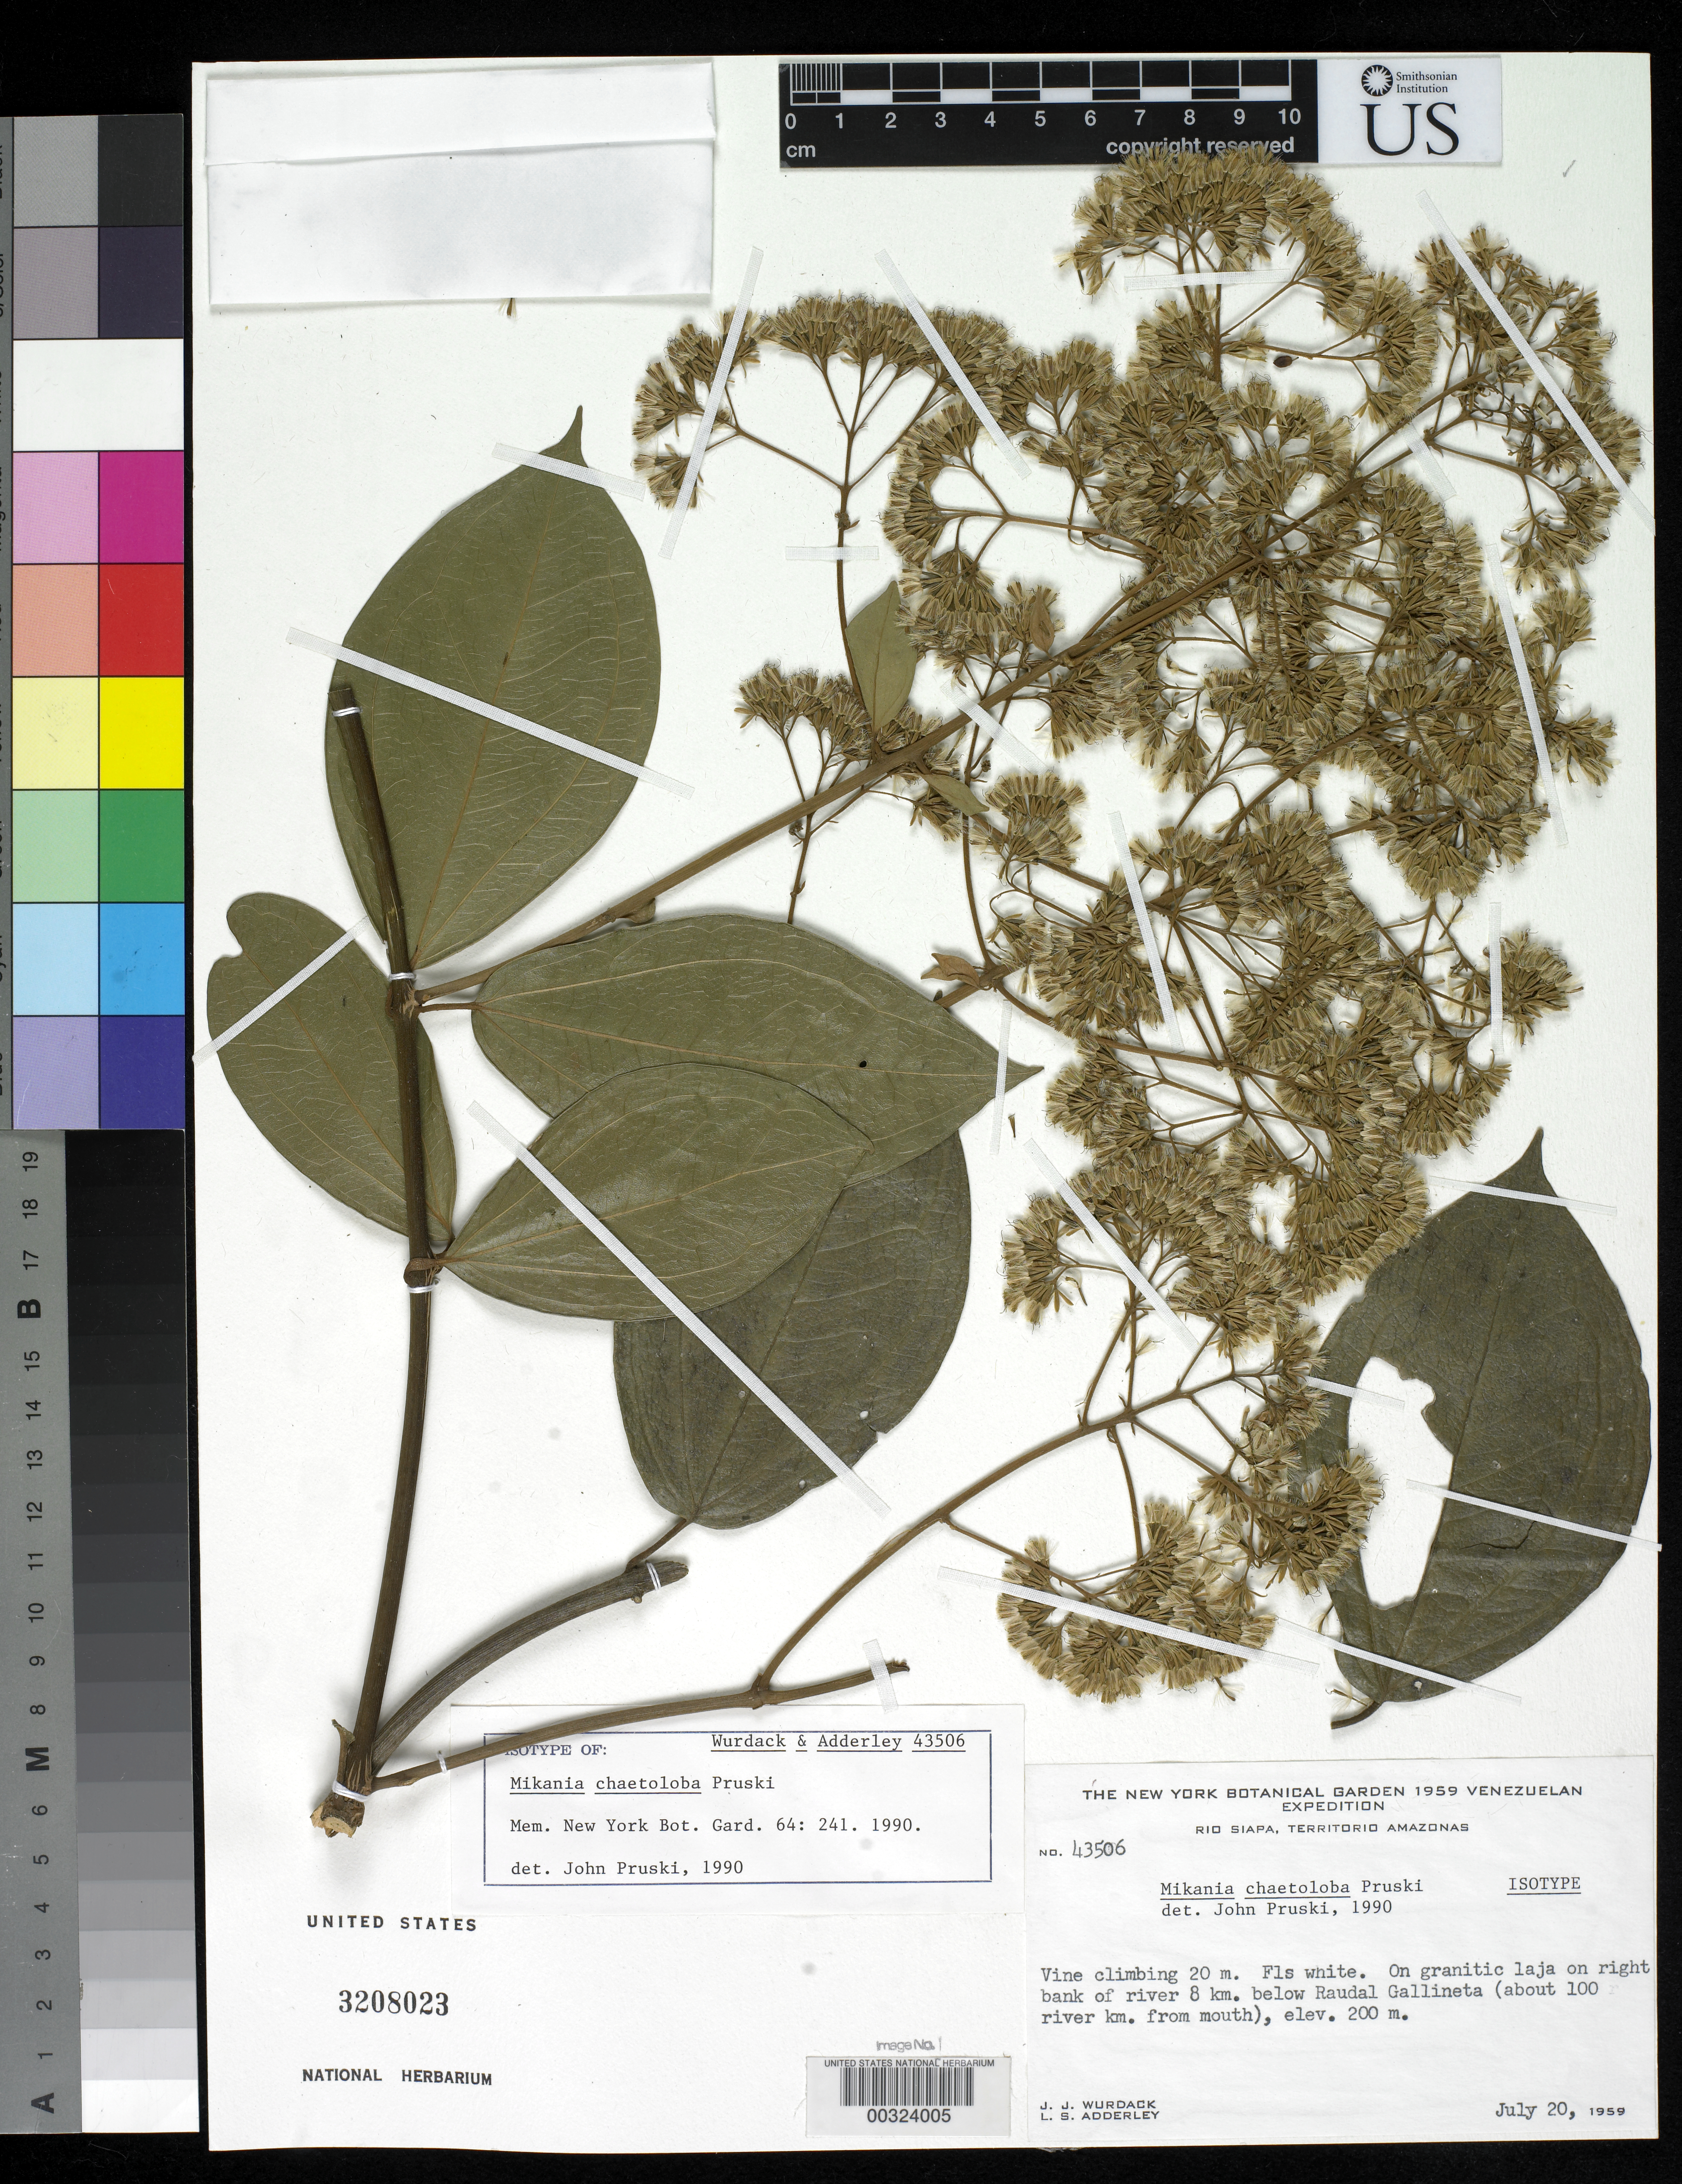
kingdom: Plantae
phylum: Tracheophyta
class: Magnoliopsida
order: Asterales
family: Asteraceae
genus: Mikania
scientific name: Mikania chaetoloba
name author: Pruski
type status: Isotype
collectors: J. J. Wurdack & L. S. Adderley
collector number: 43506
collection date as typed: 20 Jul 1959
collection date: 1959-07-20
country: Venezuela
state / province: Amazonas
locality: Rio Siapa, right bank of River, 8 km below Raudal Gallineta, ca. 100 River km from mouth.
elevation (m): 200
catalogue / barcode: US 3208023